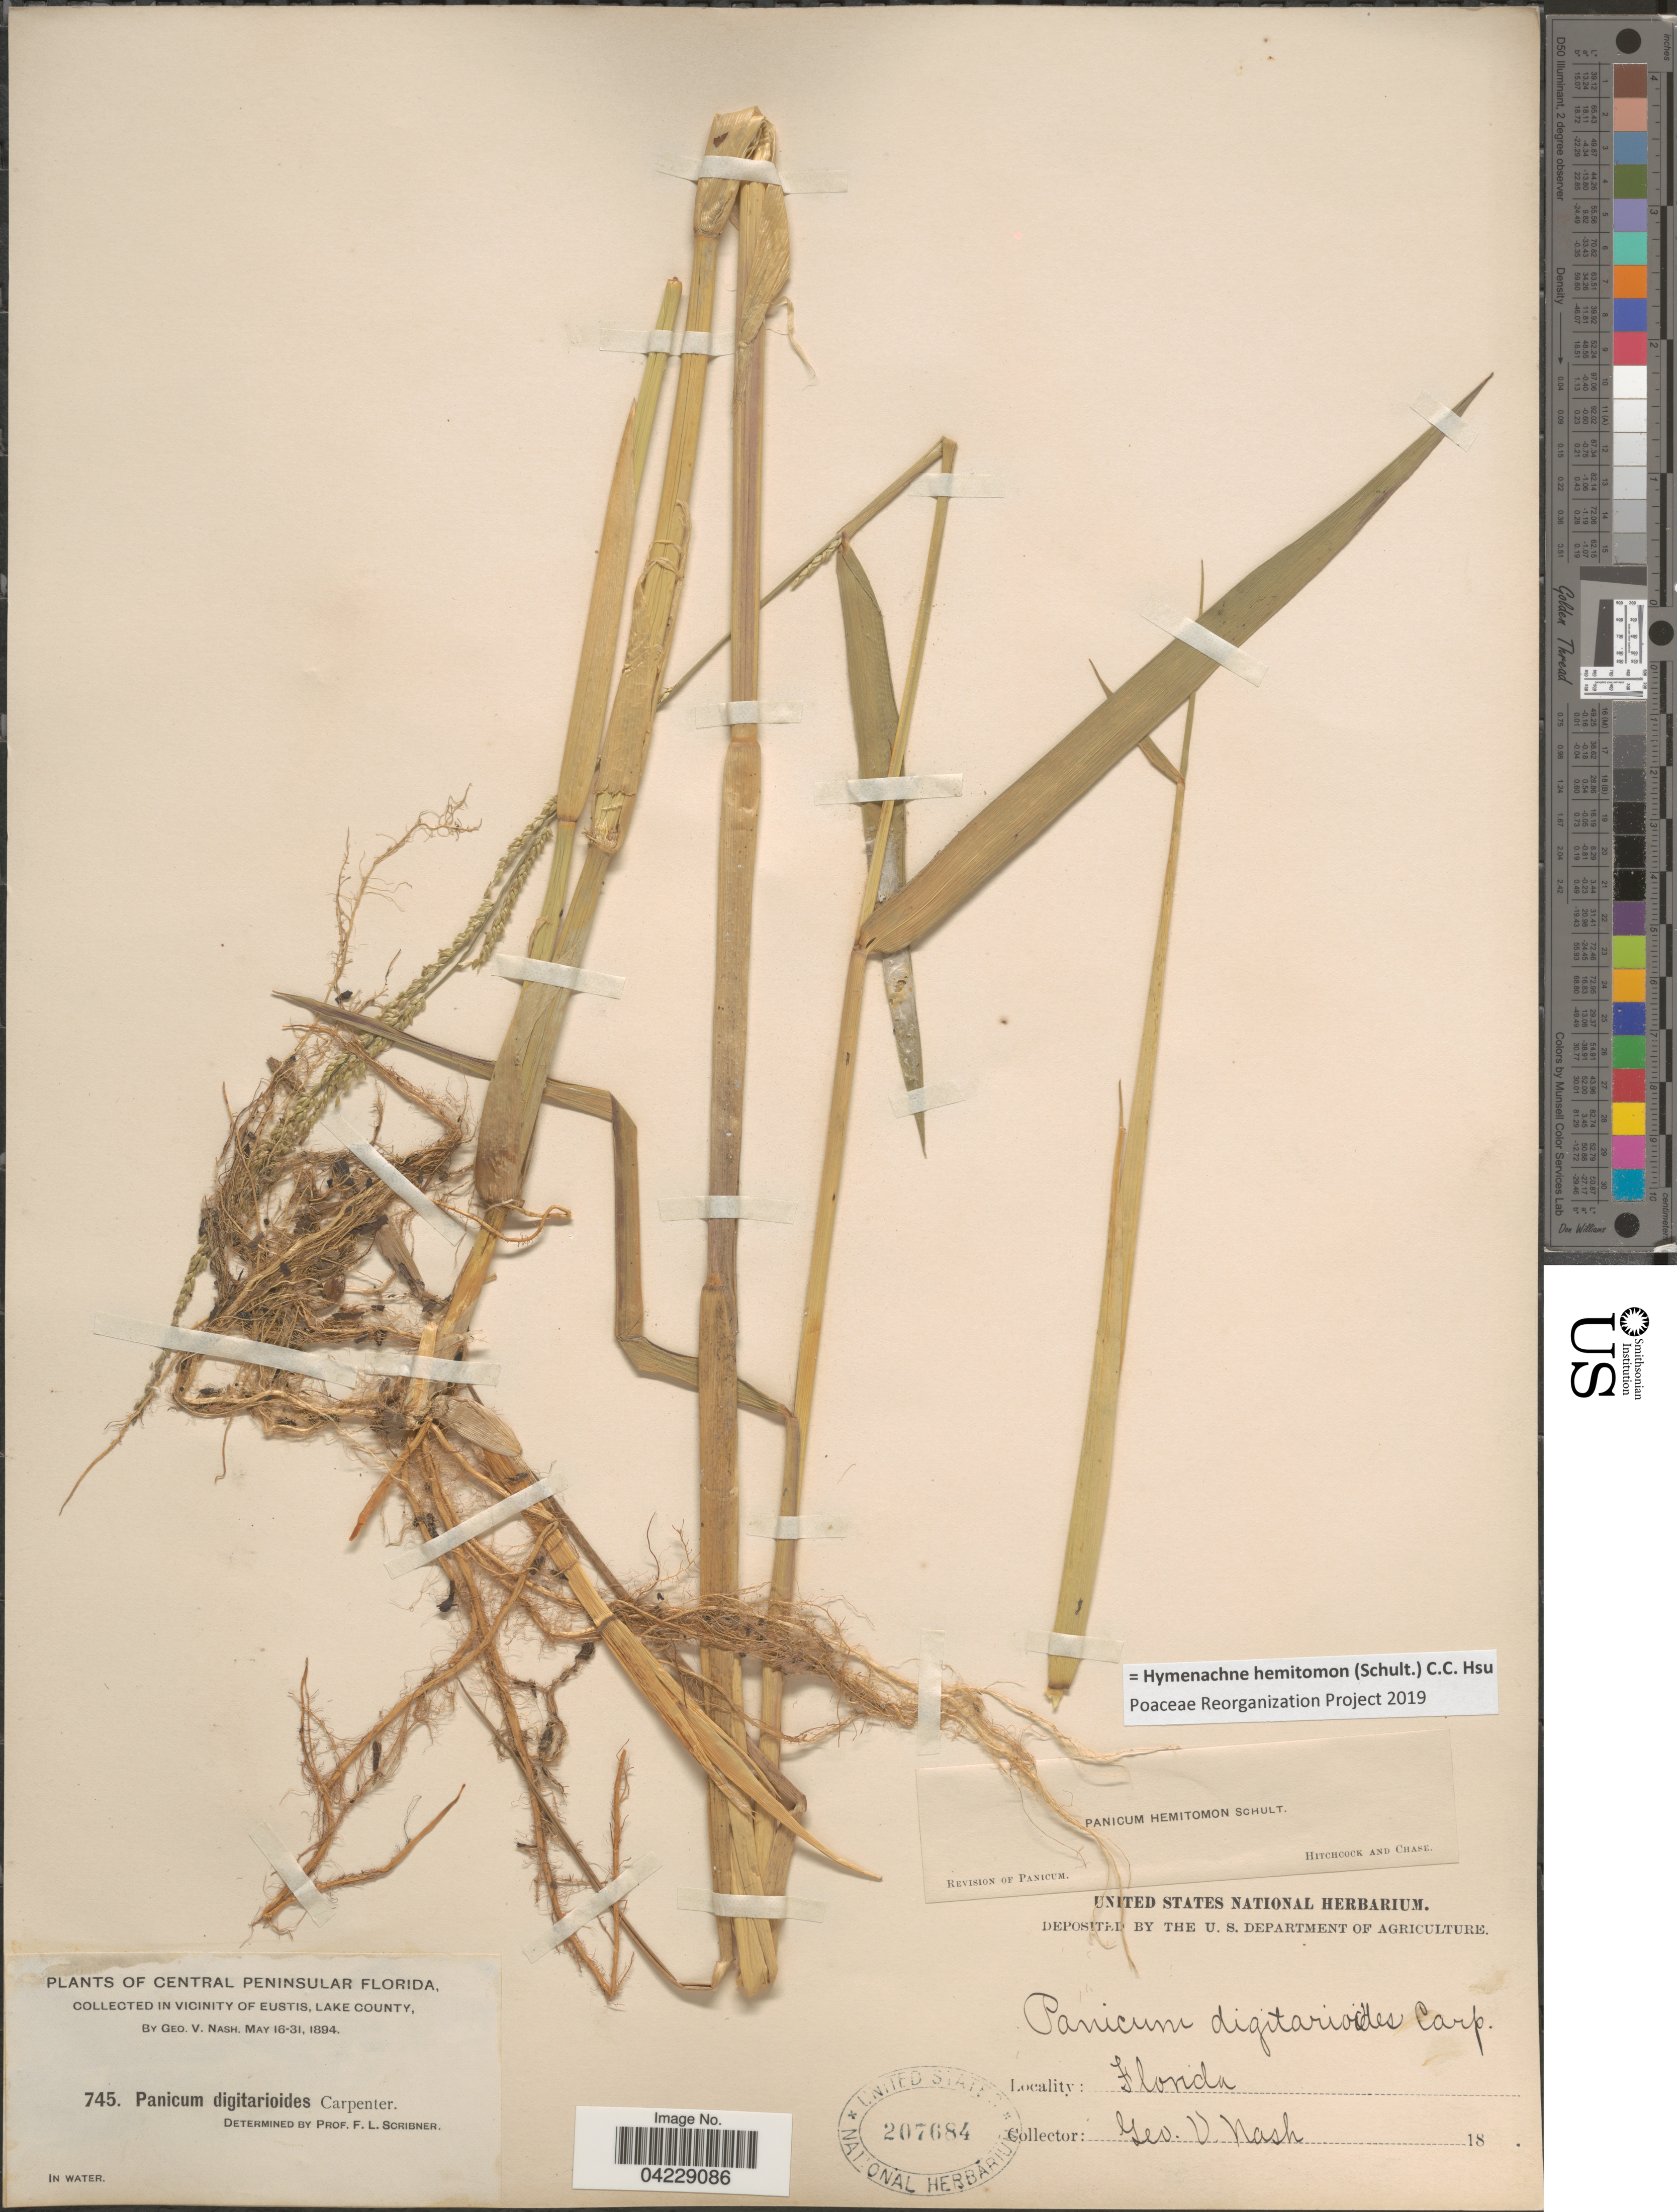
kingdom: Plantae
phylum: Tracheophyta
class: Liliopsida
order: Poales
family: Poaceae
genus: Hymenachne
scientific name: Hymenachne hemitomon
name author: (Schult.) C. C. Hsu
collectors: G. V. Nash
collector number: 745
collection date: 1894-05-16/1894-05-31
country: United States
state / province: Florida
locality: Central Peninsular Florida. In Vicinity of Eustis, Lake County.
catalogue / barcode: US 207684